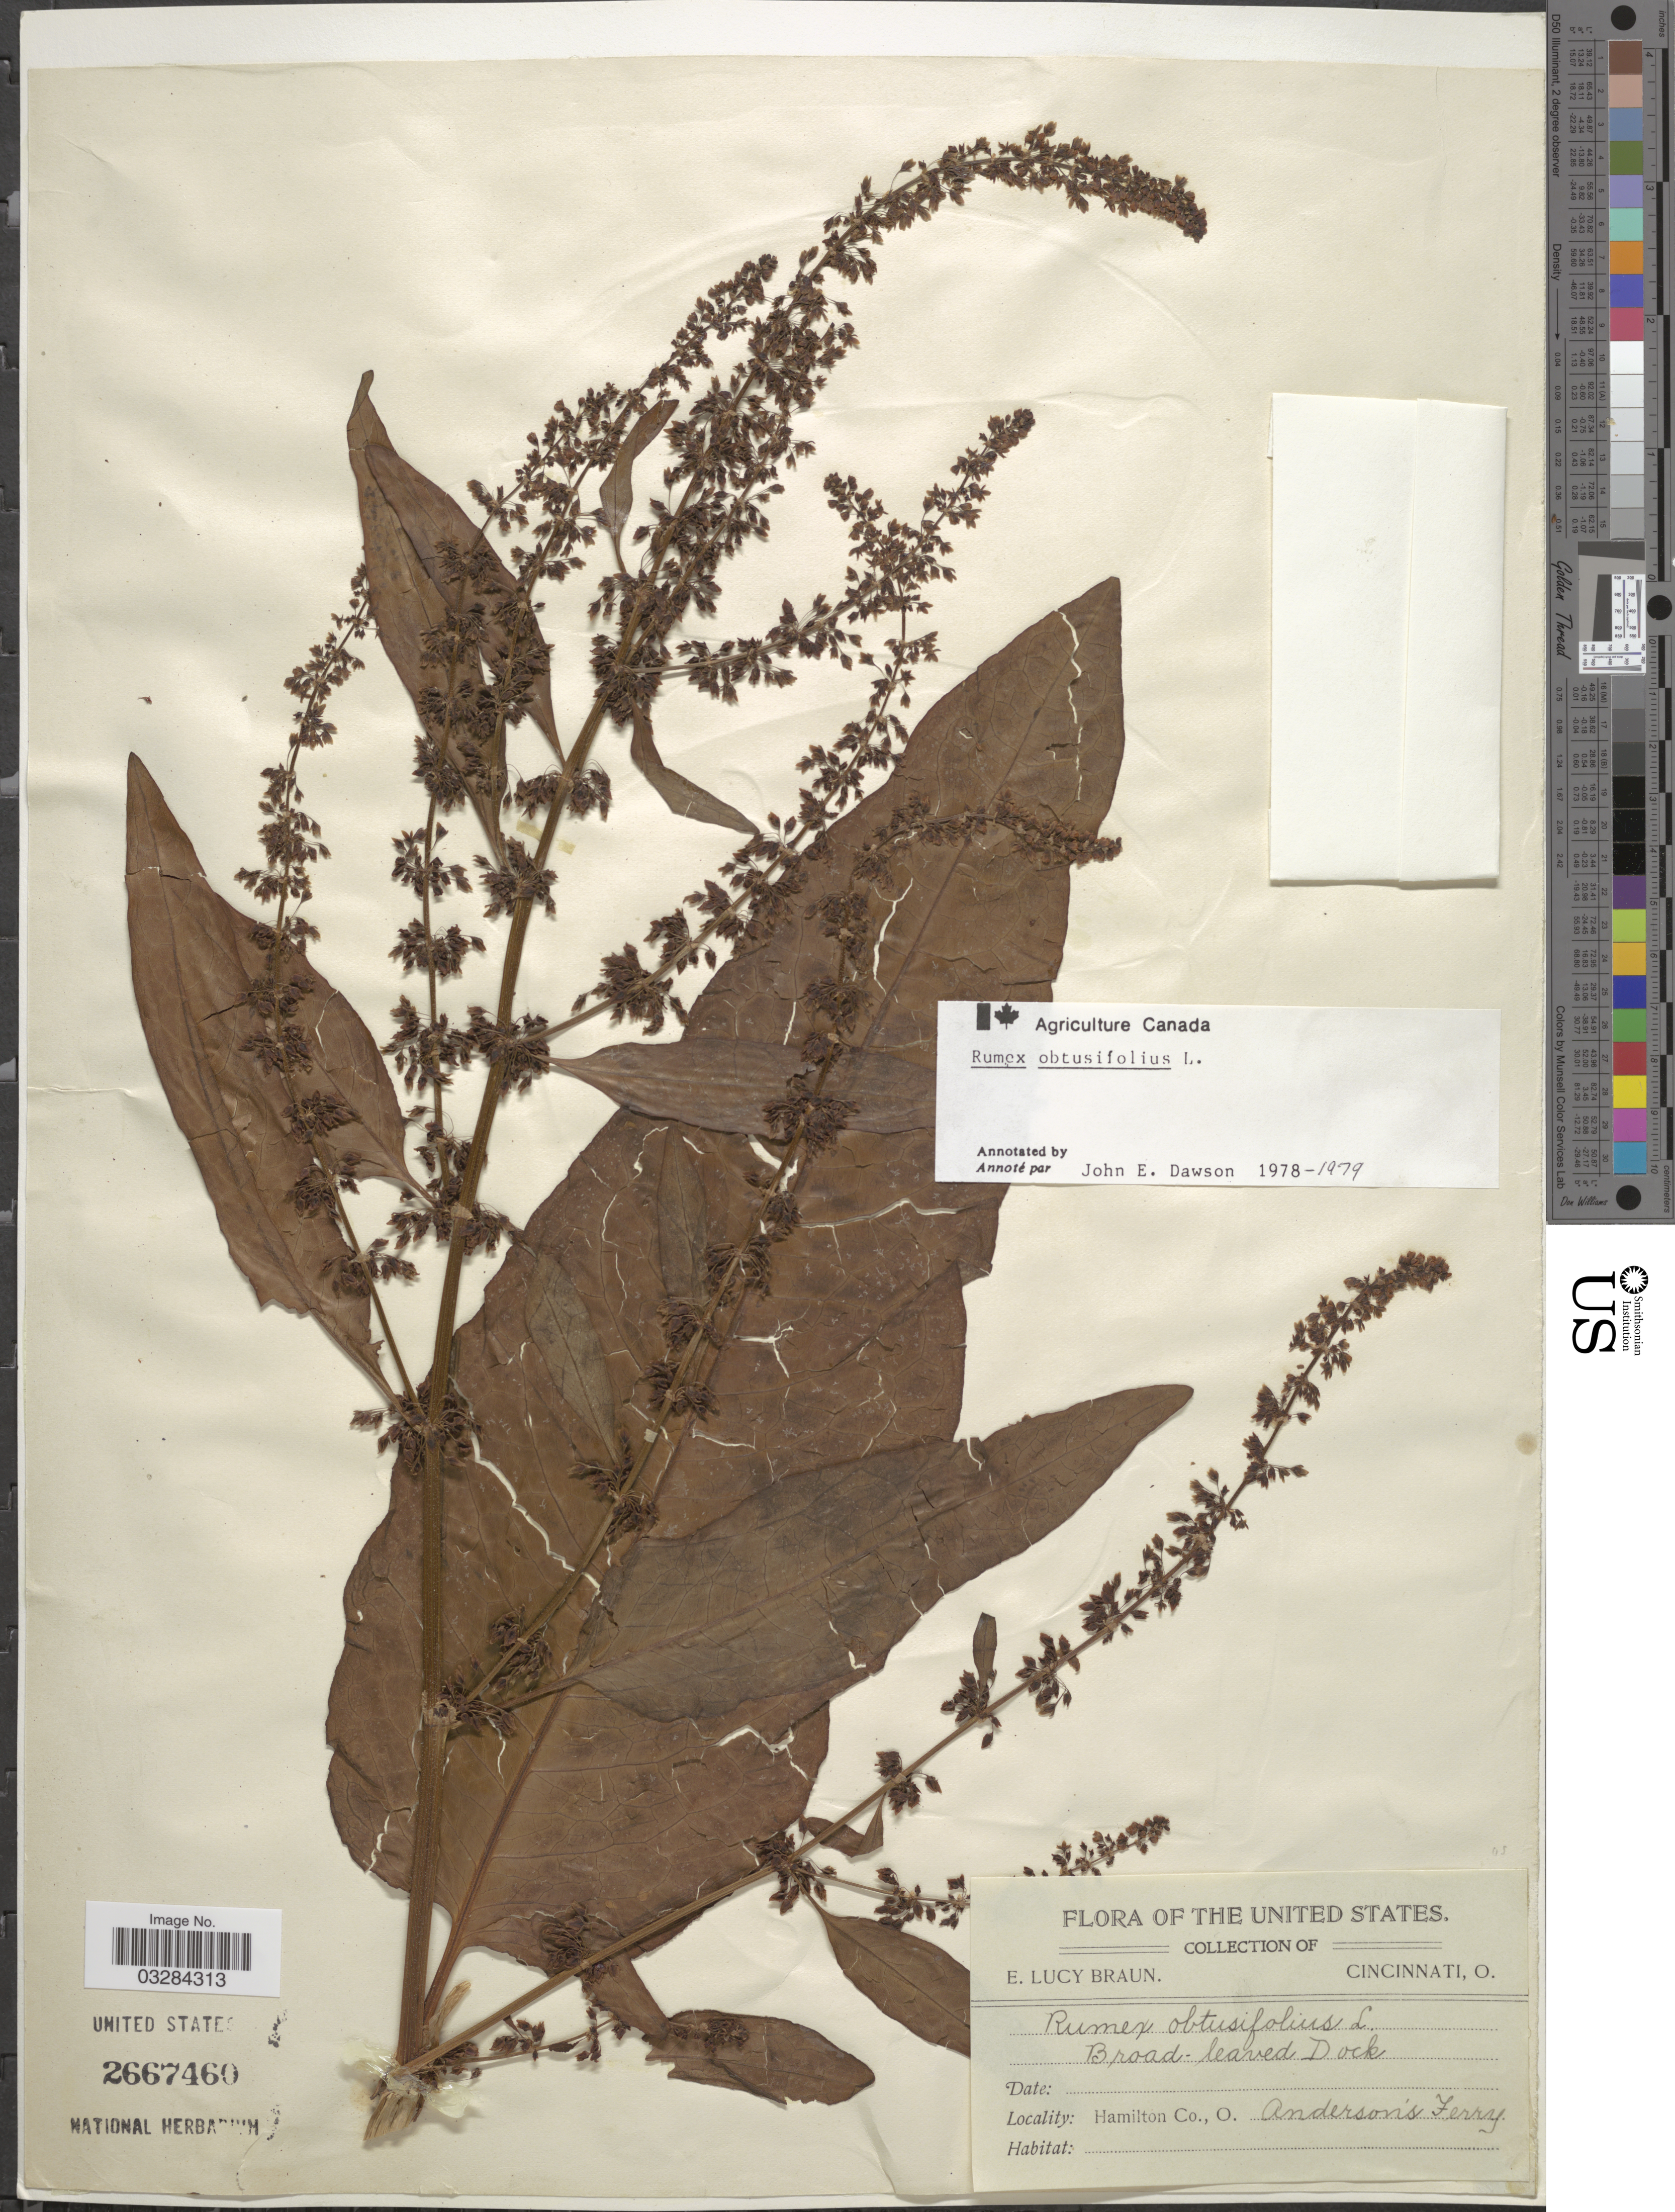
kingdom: Plantae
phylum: Tracheophyta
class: Magnoliopsida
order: Caryophyllales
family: Polygonaceae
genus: Rumex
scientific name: Rumex obtusifolius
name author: L.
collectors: E. L. Braun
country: United States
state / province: Ohio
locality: Hamilton Co. Anderson's Ferry.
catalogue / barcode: US 2667460